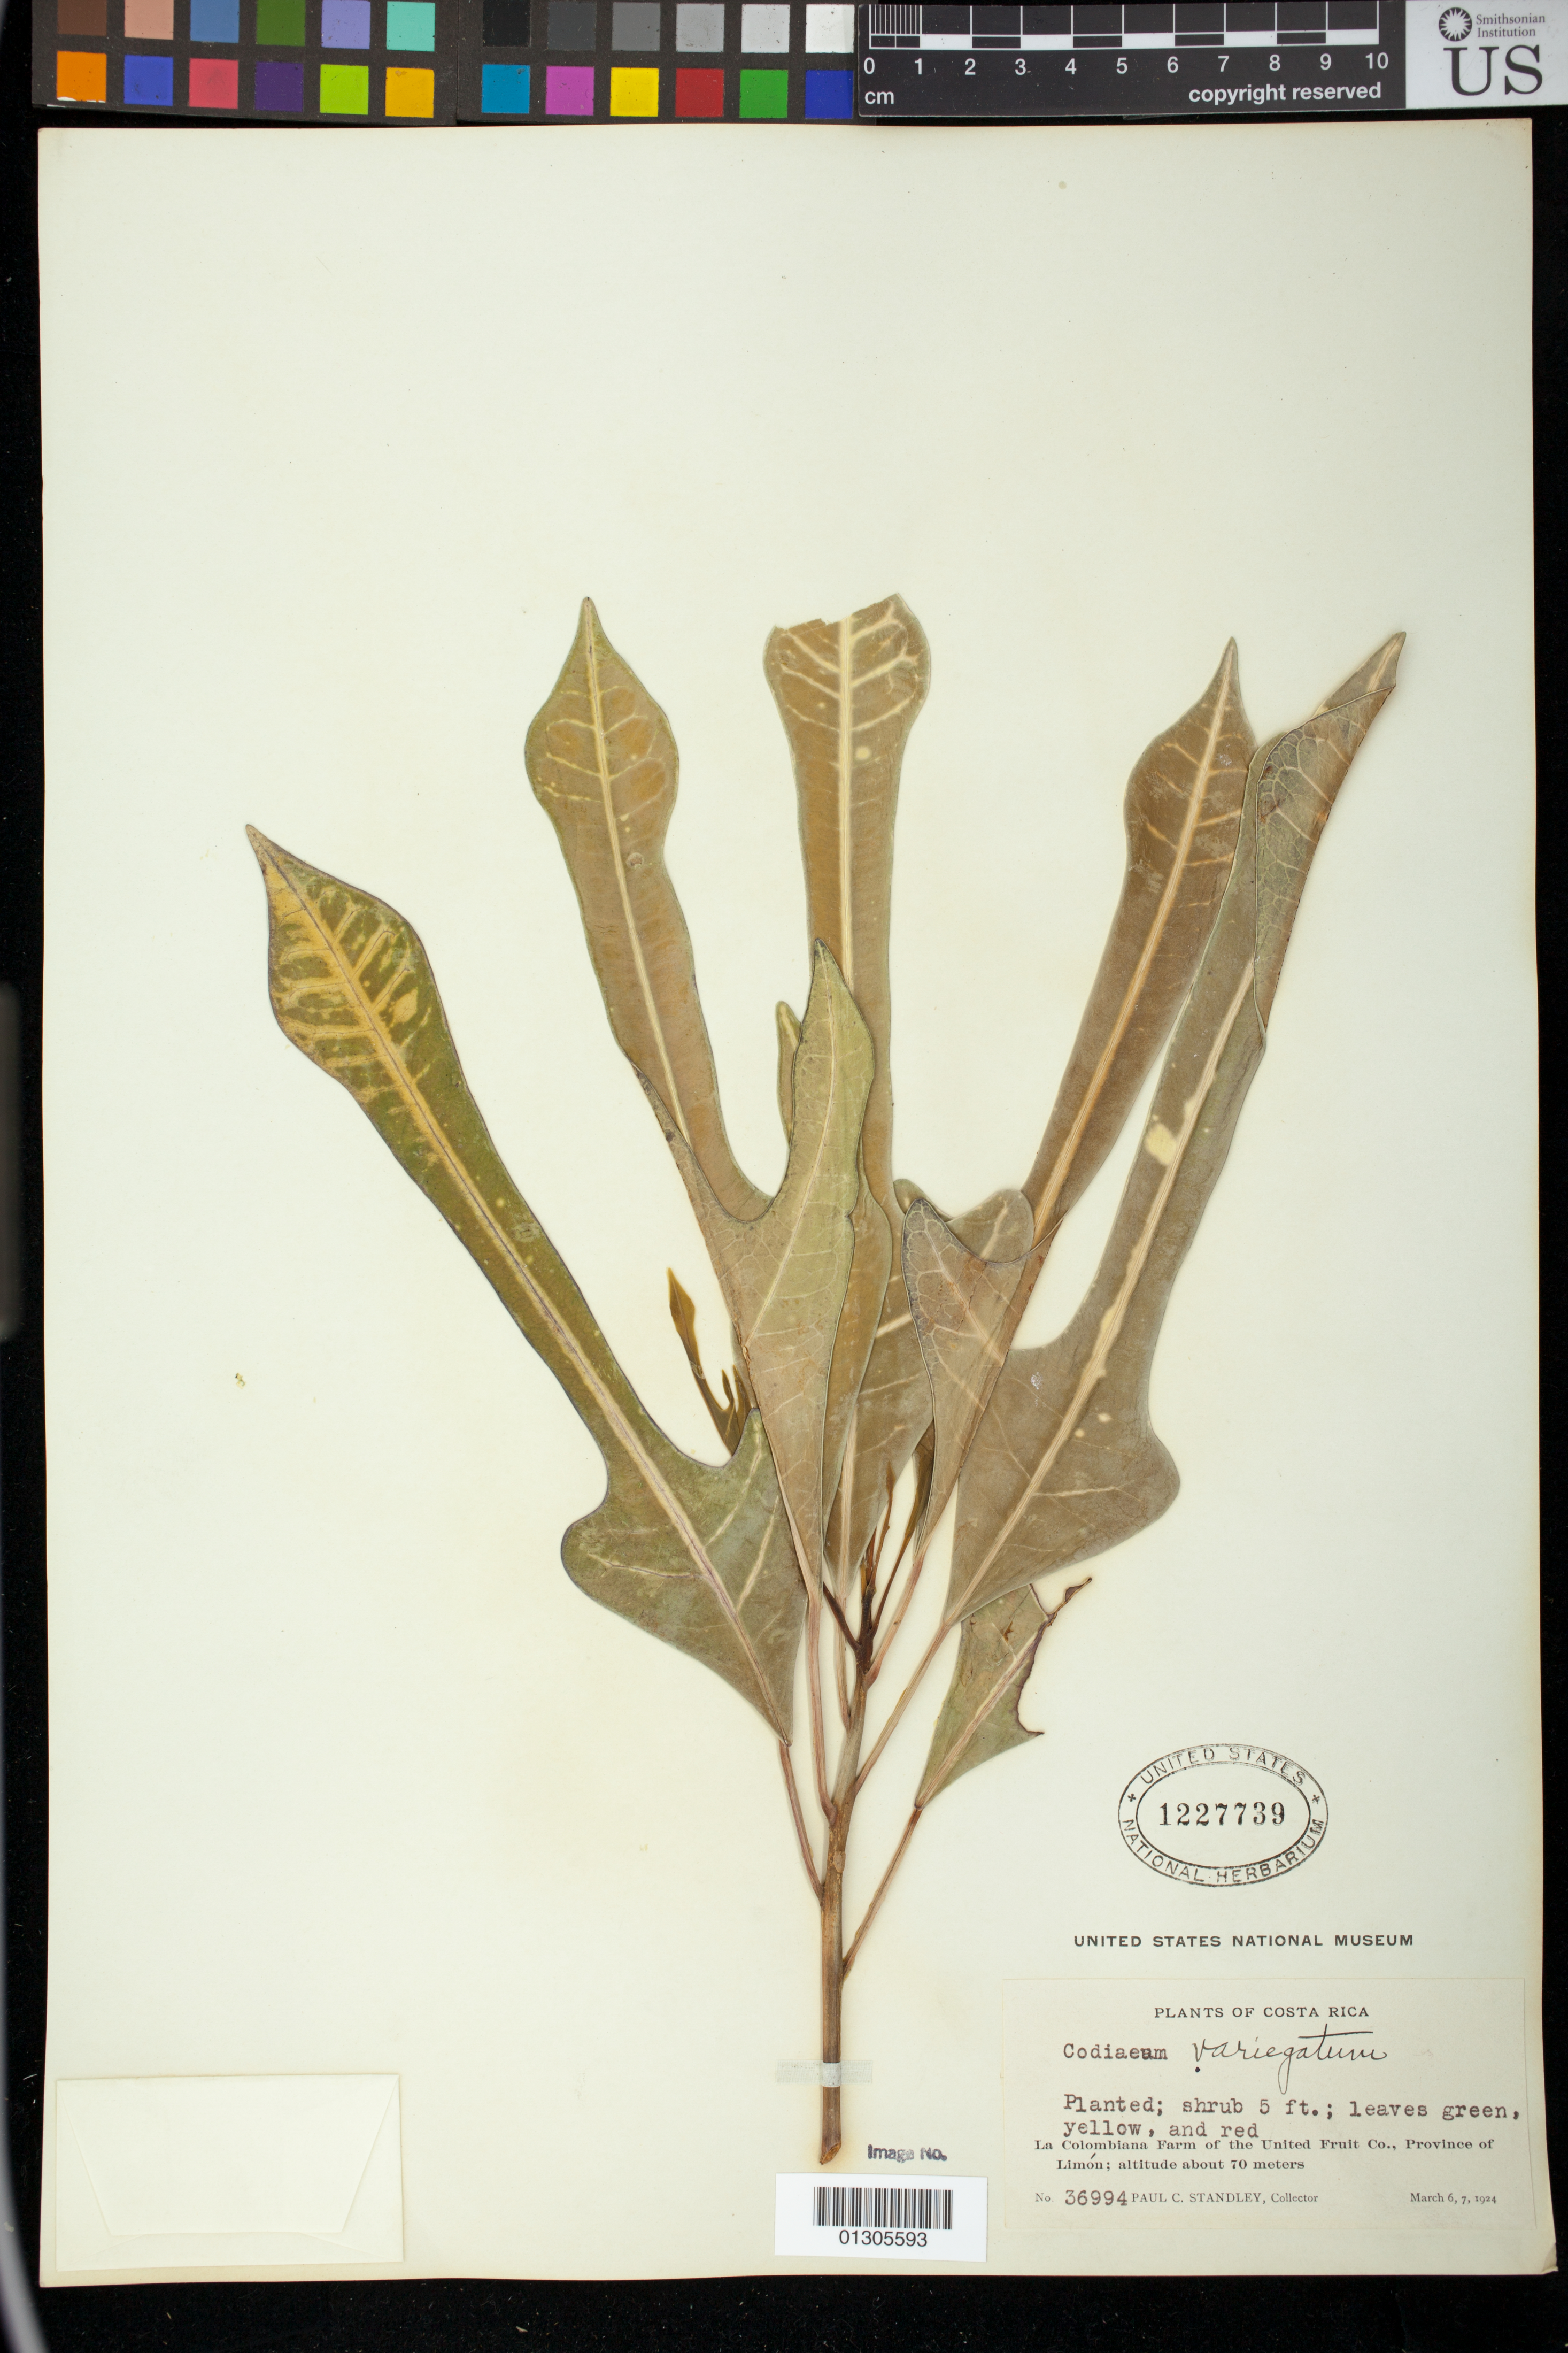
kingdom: Plantae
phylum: Tracheophyta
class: Magnoliopsida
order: Malpighiales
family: Euphorbiaceae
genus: Codiaeum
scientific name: Codiaeum variegatum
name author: (L.) Rumph. ex A. Juss.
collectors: P. C. Standley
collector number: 36994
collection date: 1924-03-06/1924-03-07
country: Costa Rica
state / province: Limón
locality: La Colombiana Farm of the United Fruit Co.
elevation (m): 70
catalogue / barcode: US 1227739